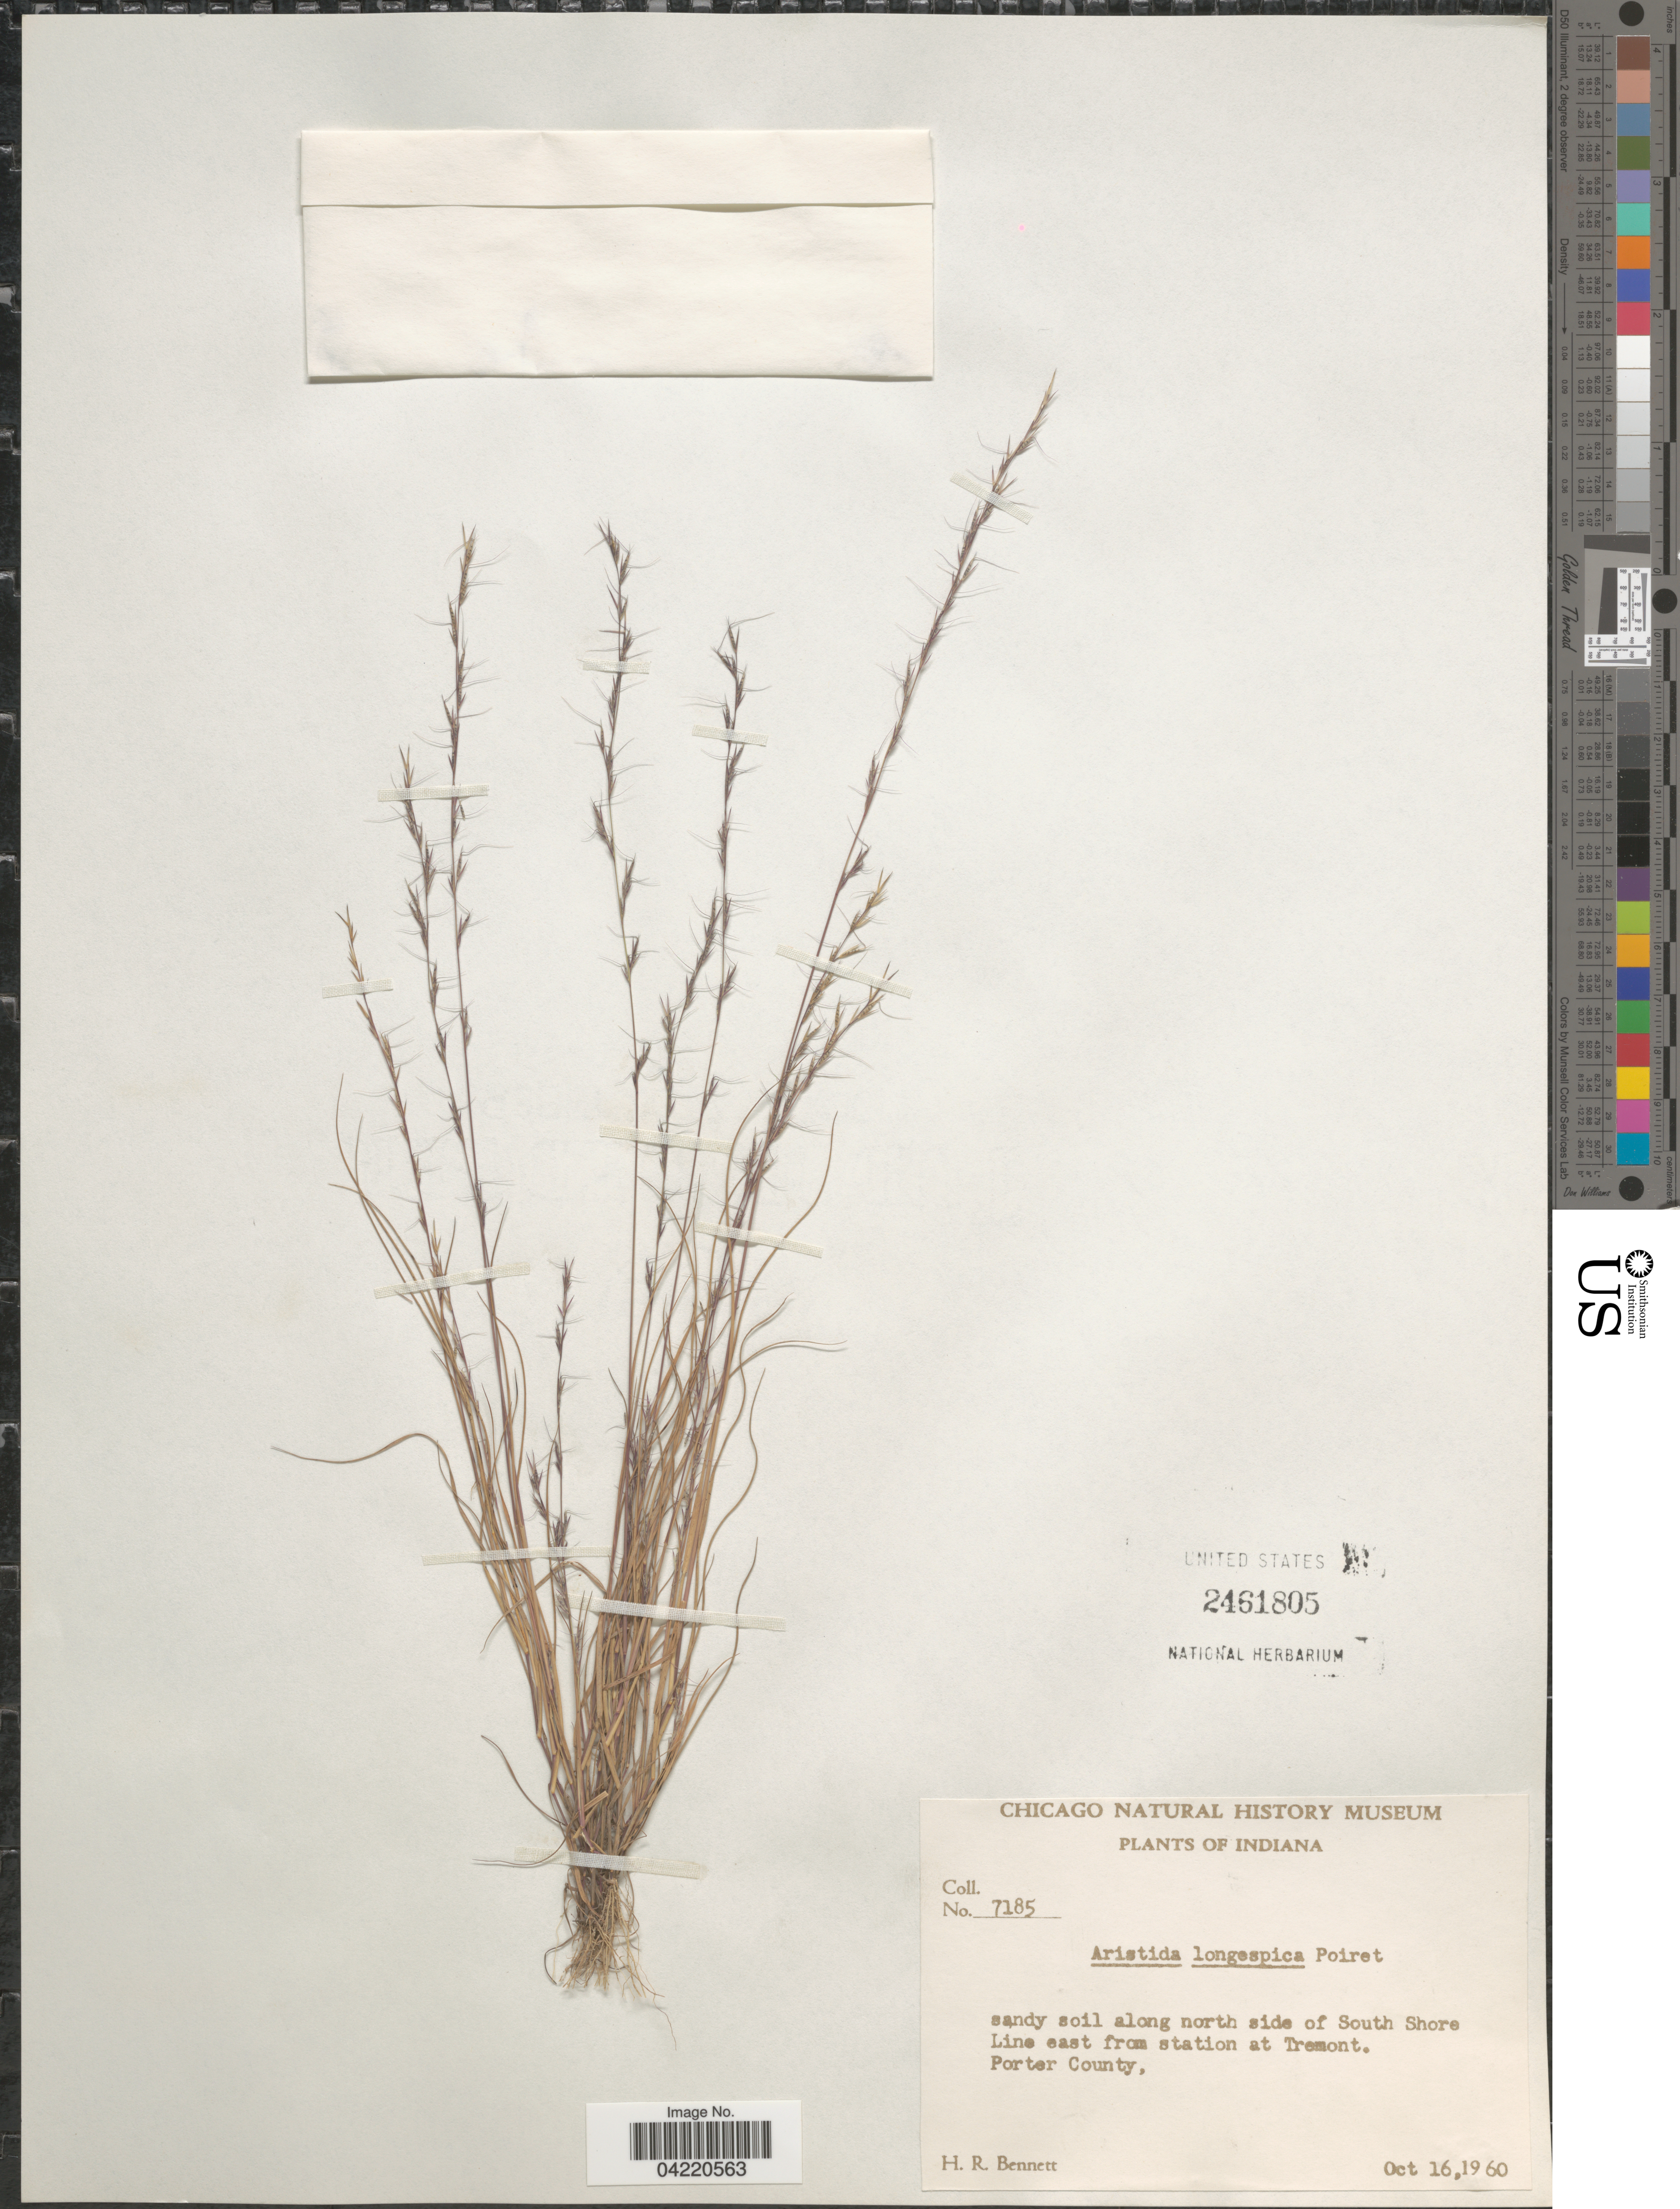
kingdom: Plantae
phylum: Tracheophyta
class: Liliopsida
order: Poales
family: Poaceae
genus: Aristida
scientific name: Aristida longespica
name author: Poir.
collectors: H. R. Bennett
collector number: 7185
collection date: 1960-10-16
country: United States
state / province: Indiana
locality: Sandy soil along north side of South Shore Line east from station at Tremont. Porter County.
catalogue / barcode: US 2461805